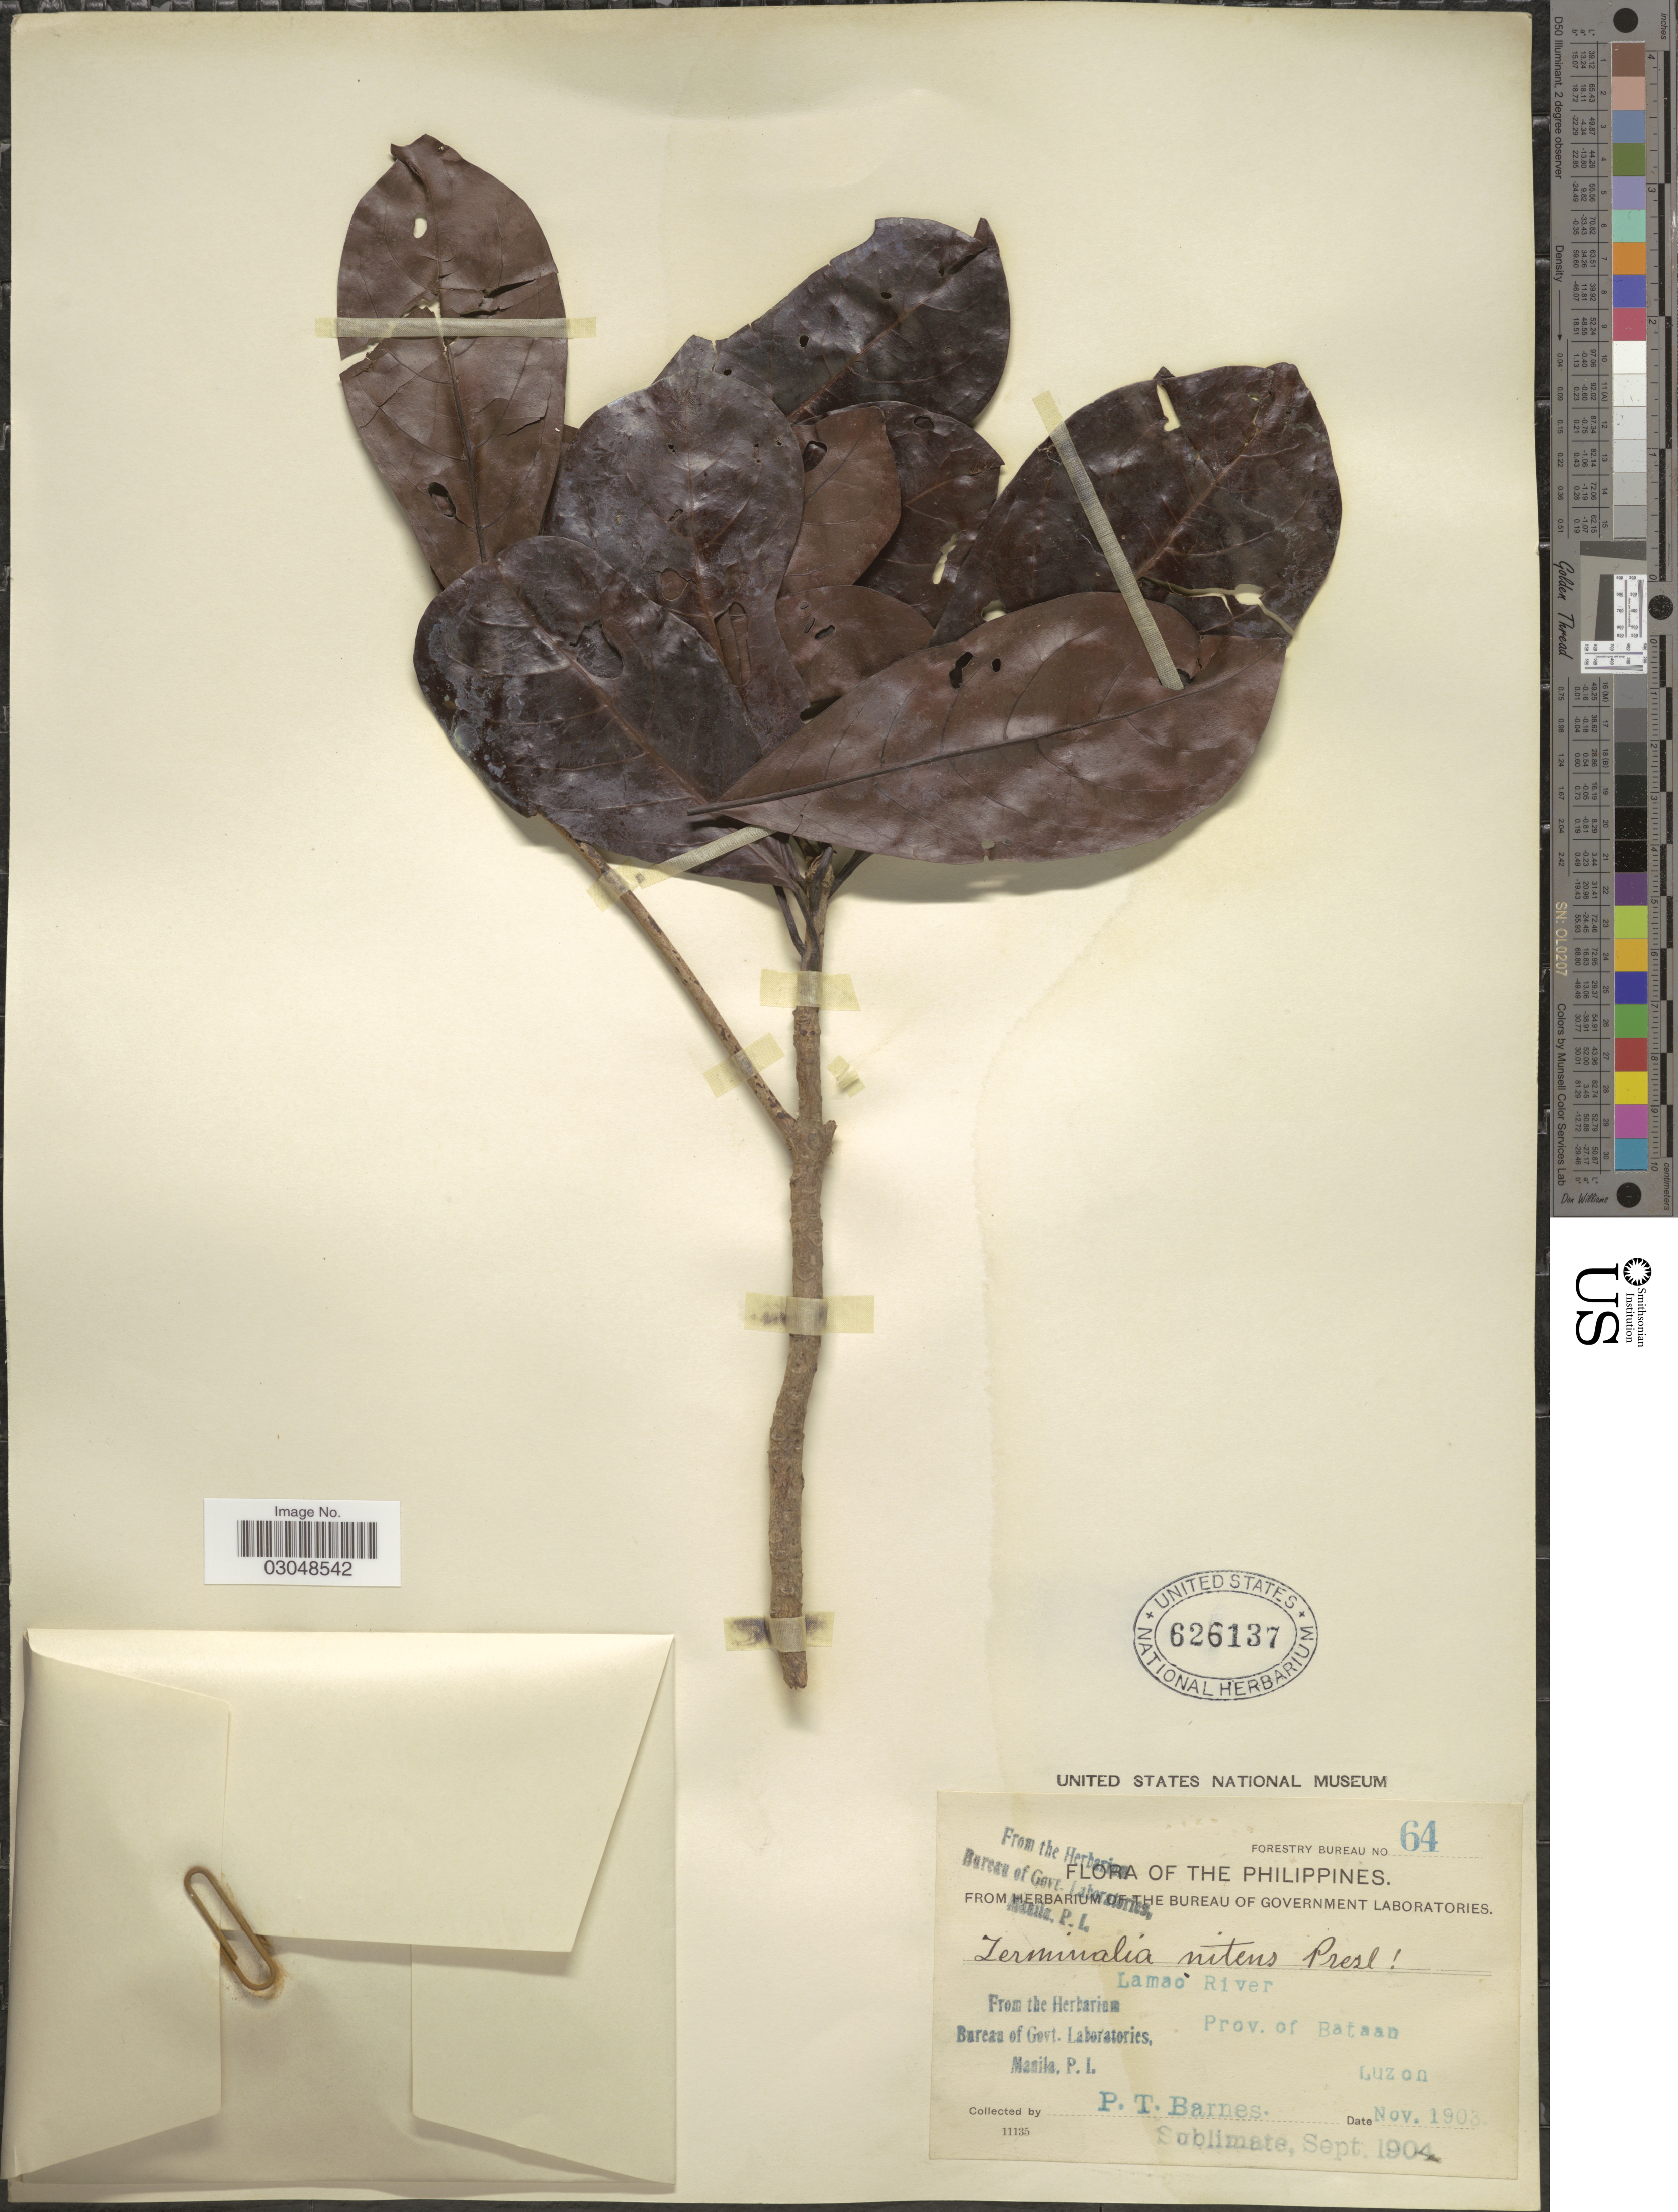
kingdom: Plantae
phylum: Tracheophyta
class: Magnoliopsida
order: Myrtales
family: Combretaceae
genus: Terminalia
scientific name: Terminalia nitens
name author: J. Presl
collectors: P. Barnes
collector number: Forestry Bureau 64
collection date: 1903-11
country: Philippines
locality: Lamao River, Prov. of Bataan, Luzon.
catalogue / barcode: US 626137